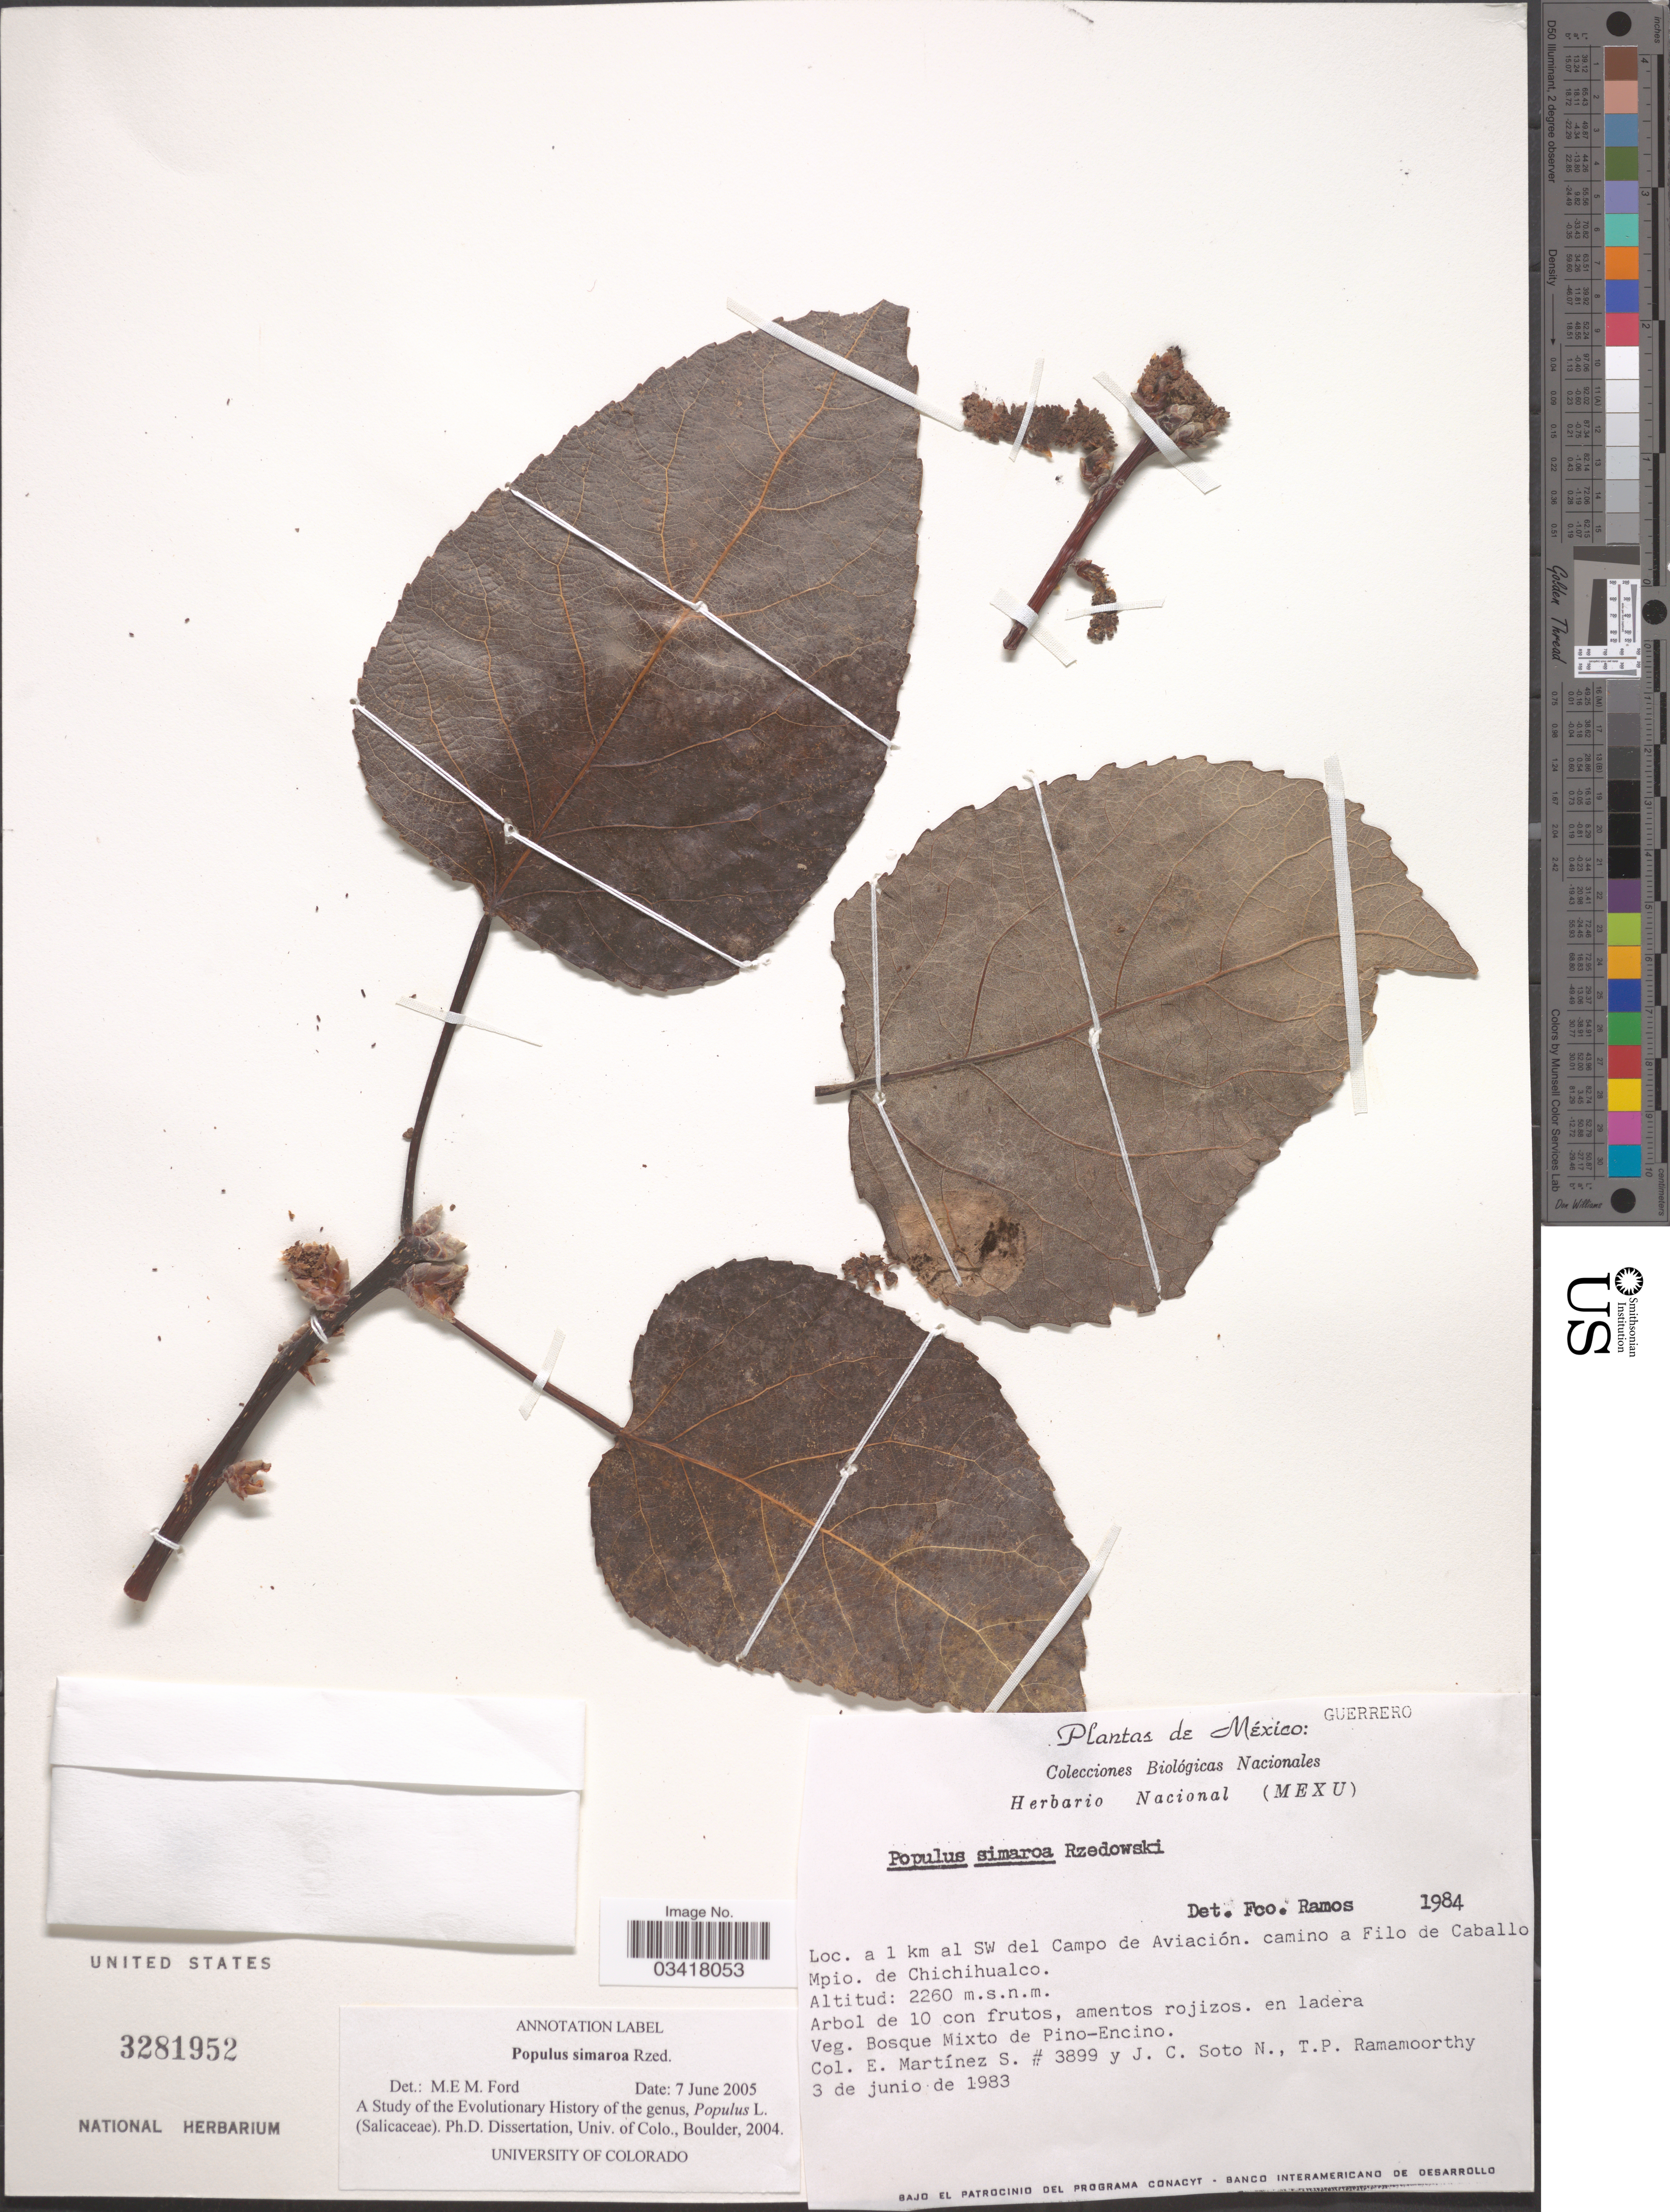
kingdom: Plantae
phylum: Tracheophyta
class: Magnoliopsida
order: Malpighiales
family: Salicaceae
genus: Populus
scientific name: Populus simaroa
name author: Rzed.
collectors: E. M. Martínez S., J. Soto & T. P. Ramamoorthy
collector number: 3899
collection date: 1983-06-03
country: Mexico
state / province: Guerrero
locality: A 1 km al SW del Campo de Aviación. Camino a Filo de Caballo Mpio. de Chichihualco.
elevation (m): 2260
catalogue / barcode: US 3281952